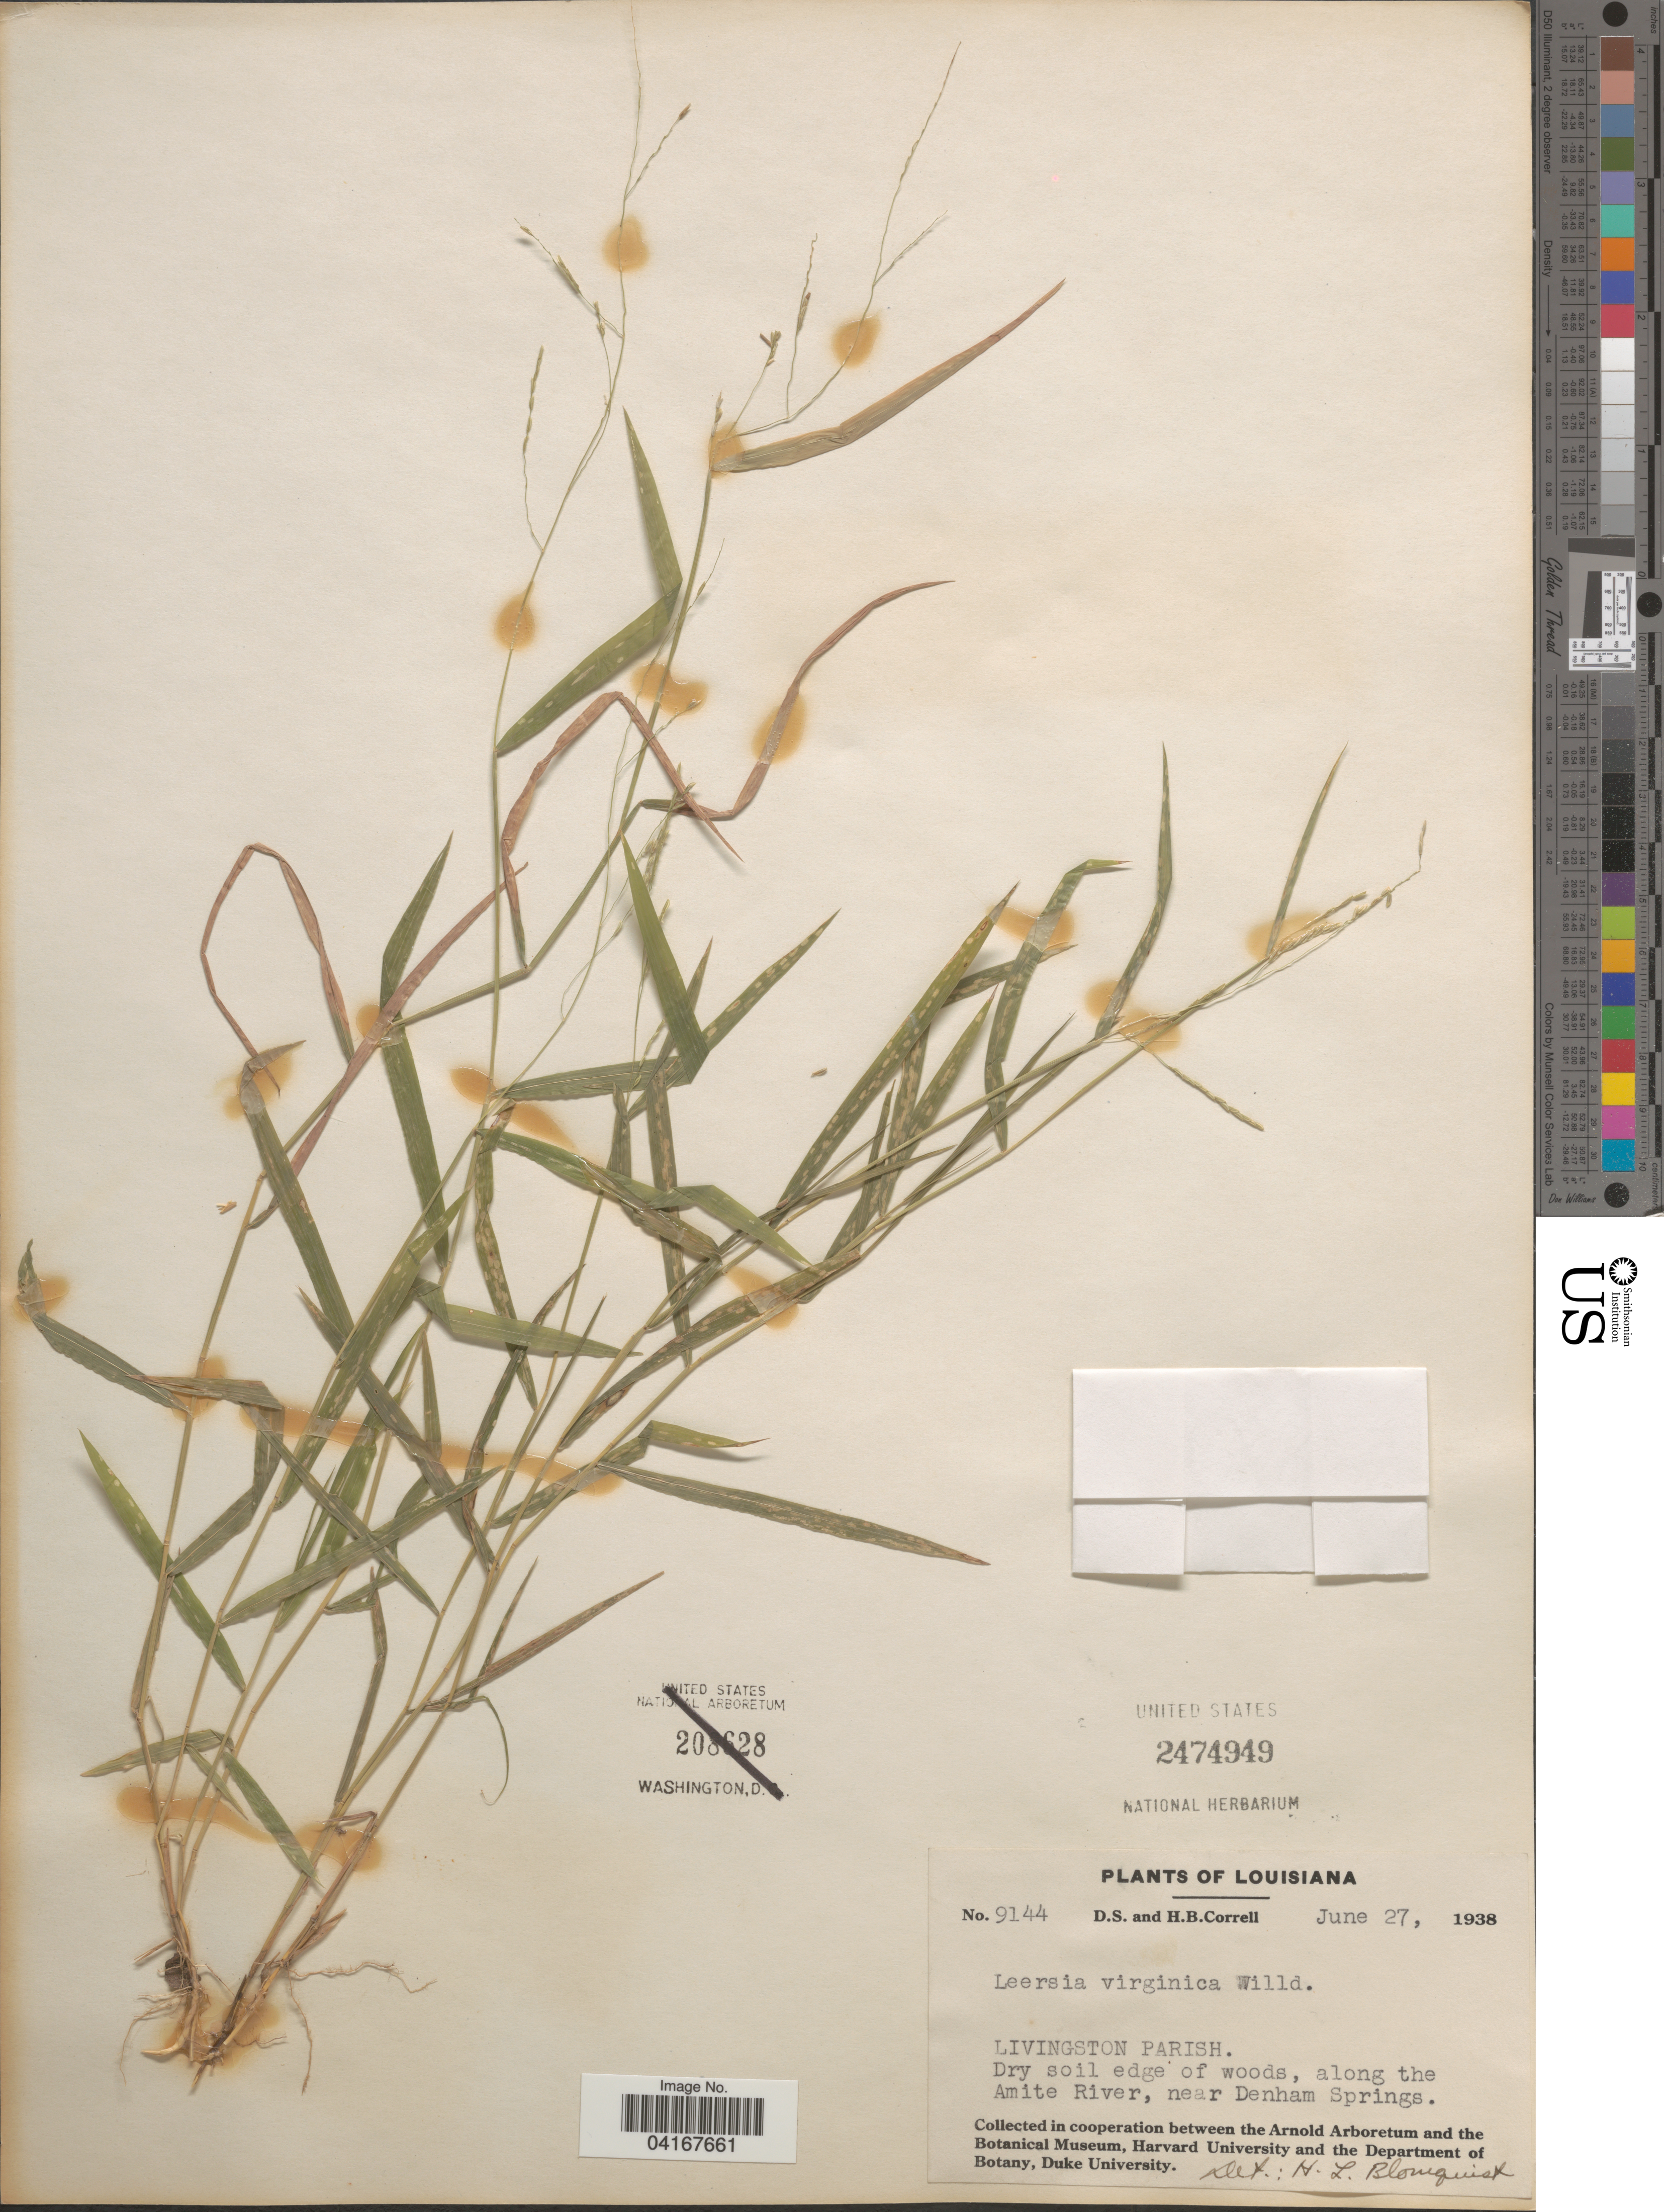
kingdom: Plantae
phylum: Tracheophyta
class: Liliopsida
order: Poales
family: Poaceae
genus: Leersia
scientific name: Leersia hexandra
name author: Sw.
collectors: D. S. Correll & H. Correll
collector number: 9144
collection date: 1938-06-27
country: United States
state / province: Louisiana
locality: Livingston Parish. Dry soil edge of woods, along the Amite River, near Denham Springs.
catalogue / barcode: US 2474949